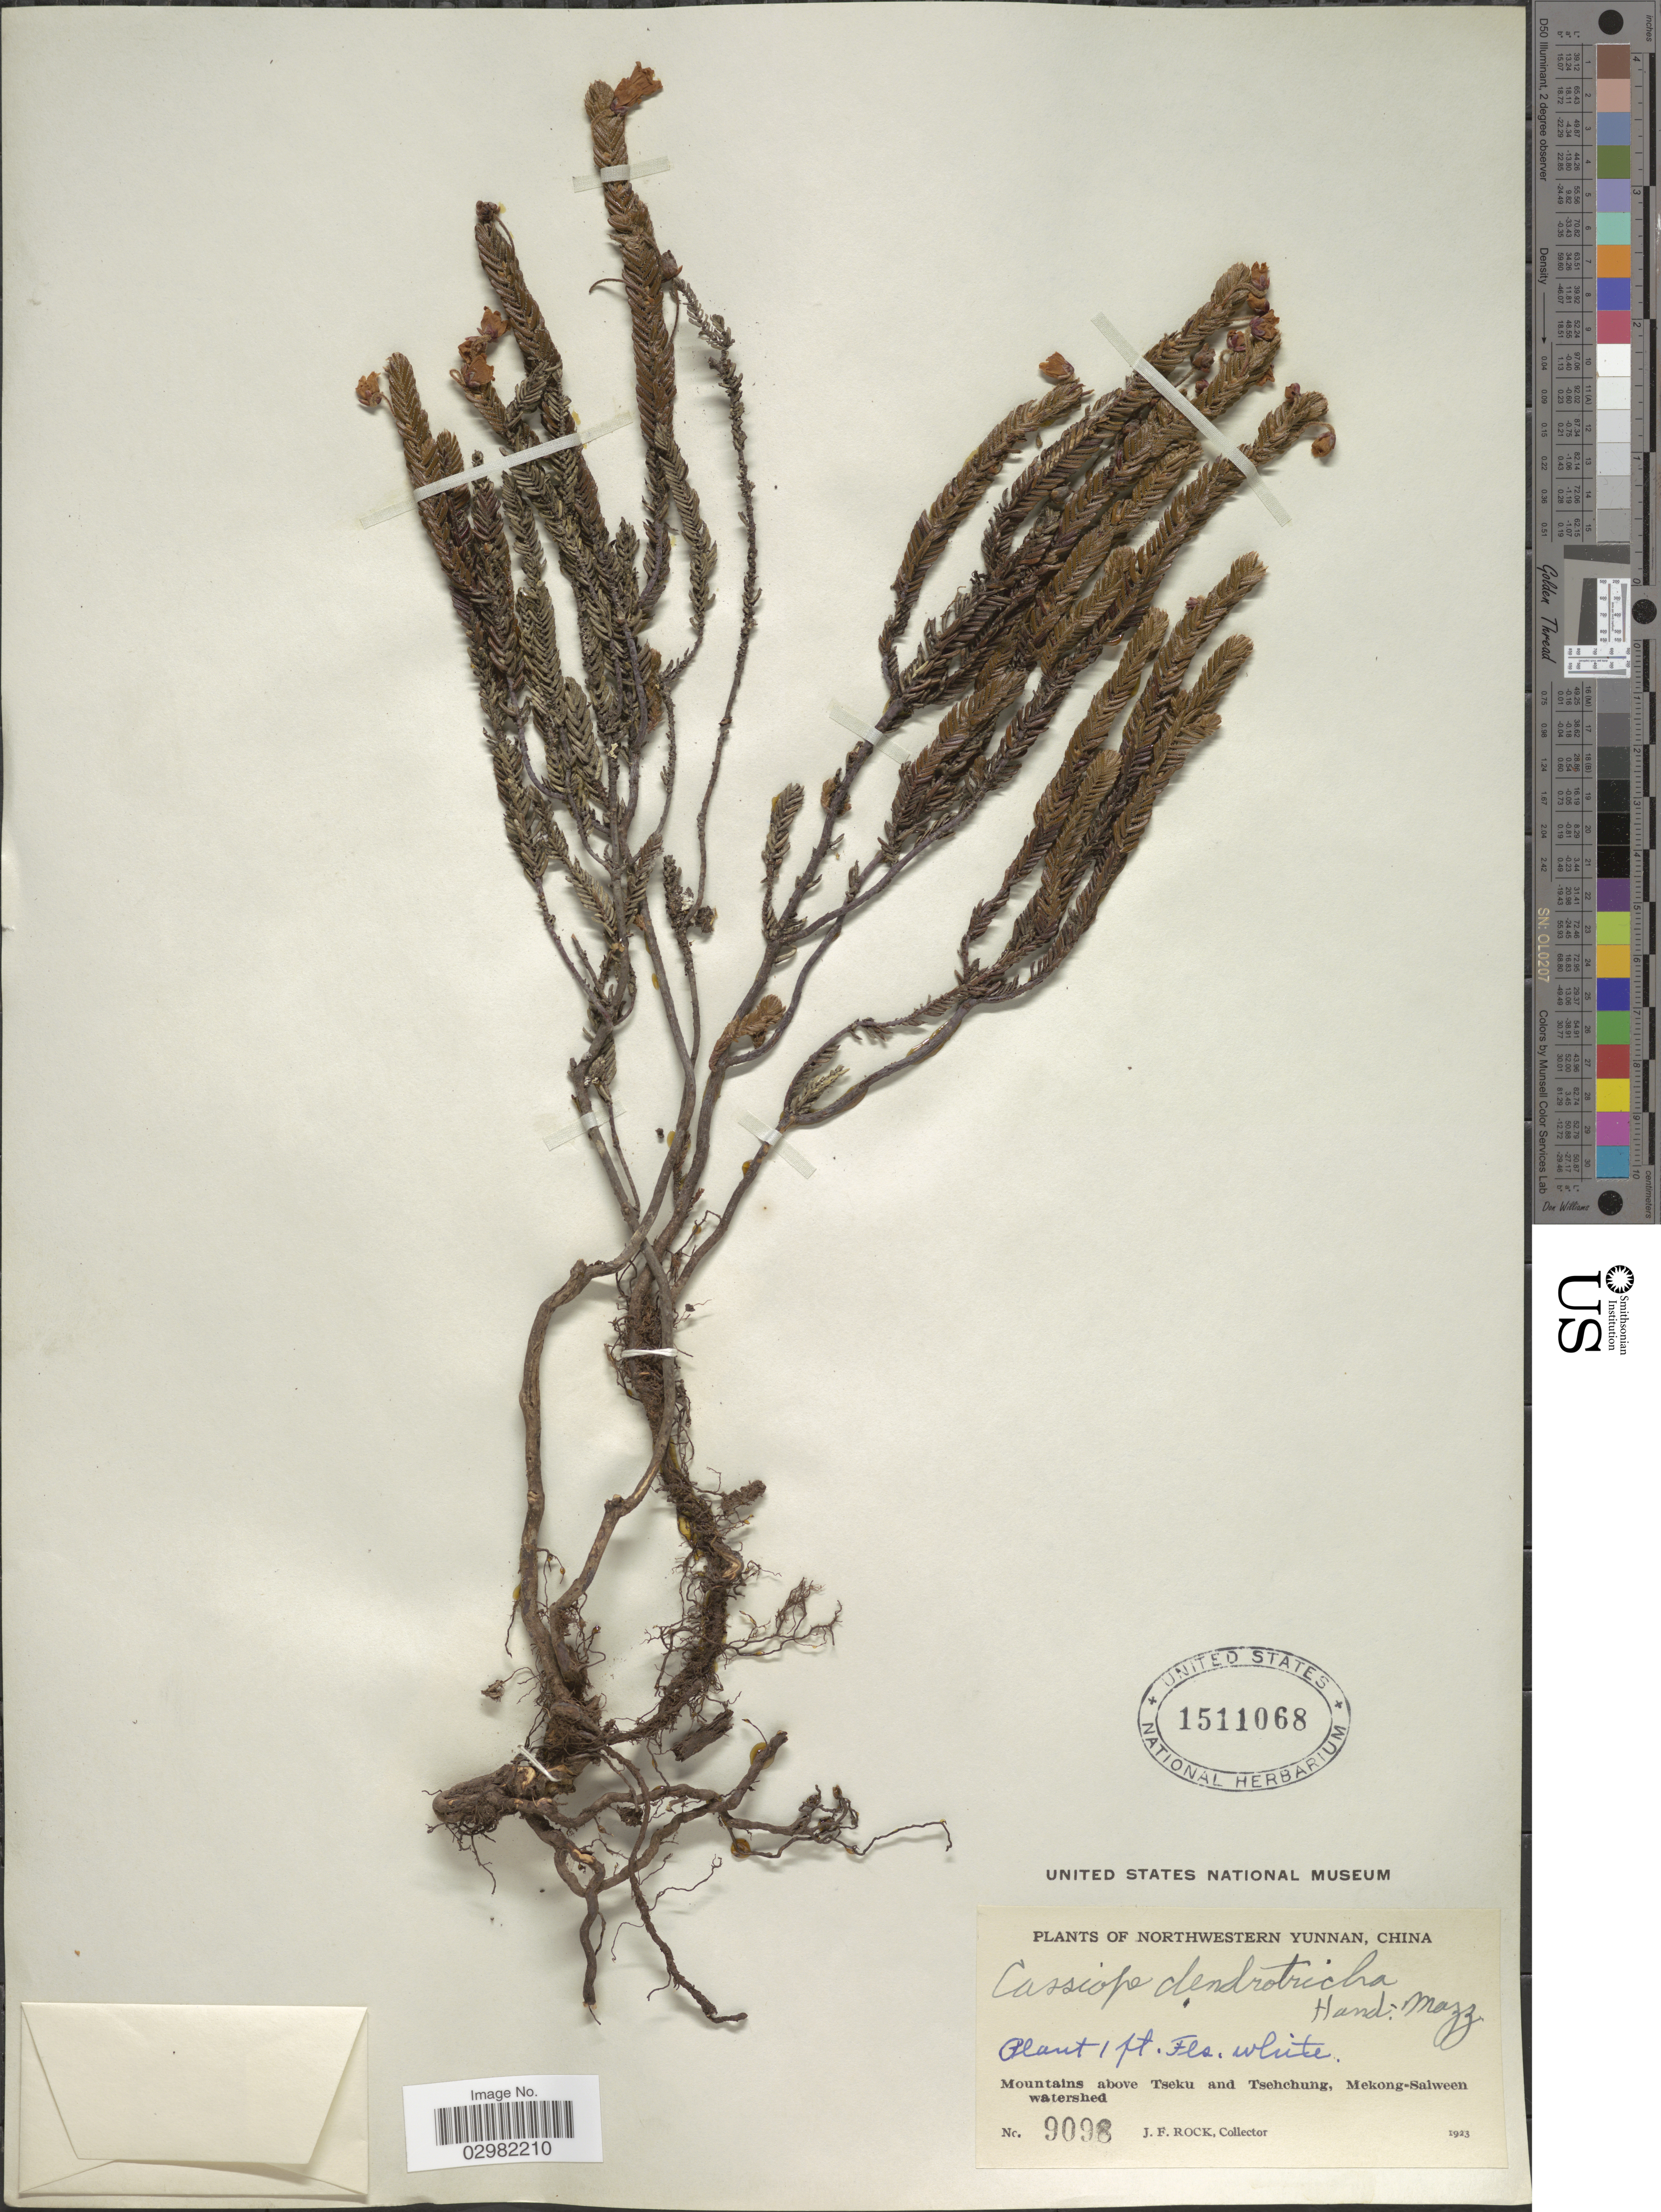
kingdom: Plantae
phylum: Tracheophyta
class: Magnoliopsida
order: Ericales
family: Ericaceae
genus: Cassiope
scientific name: Cassiope dendrotricha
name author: Hand.-Mazz.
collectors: J. Rock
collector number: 9098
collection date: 1923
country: China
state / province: Yunnan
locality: Northwestern Yunnan. Mountains above Tseku and Tsehchung, Mekong-Salween watershed.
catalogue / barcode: US 1511068